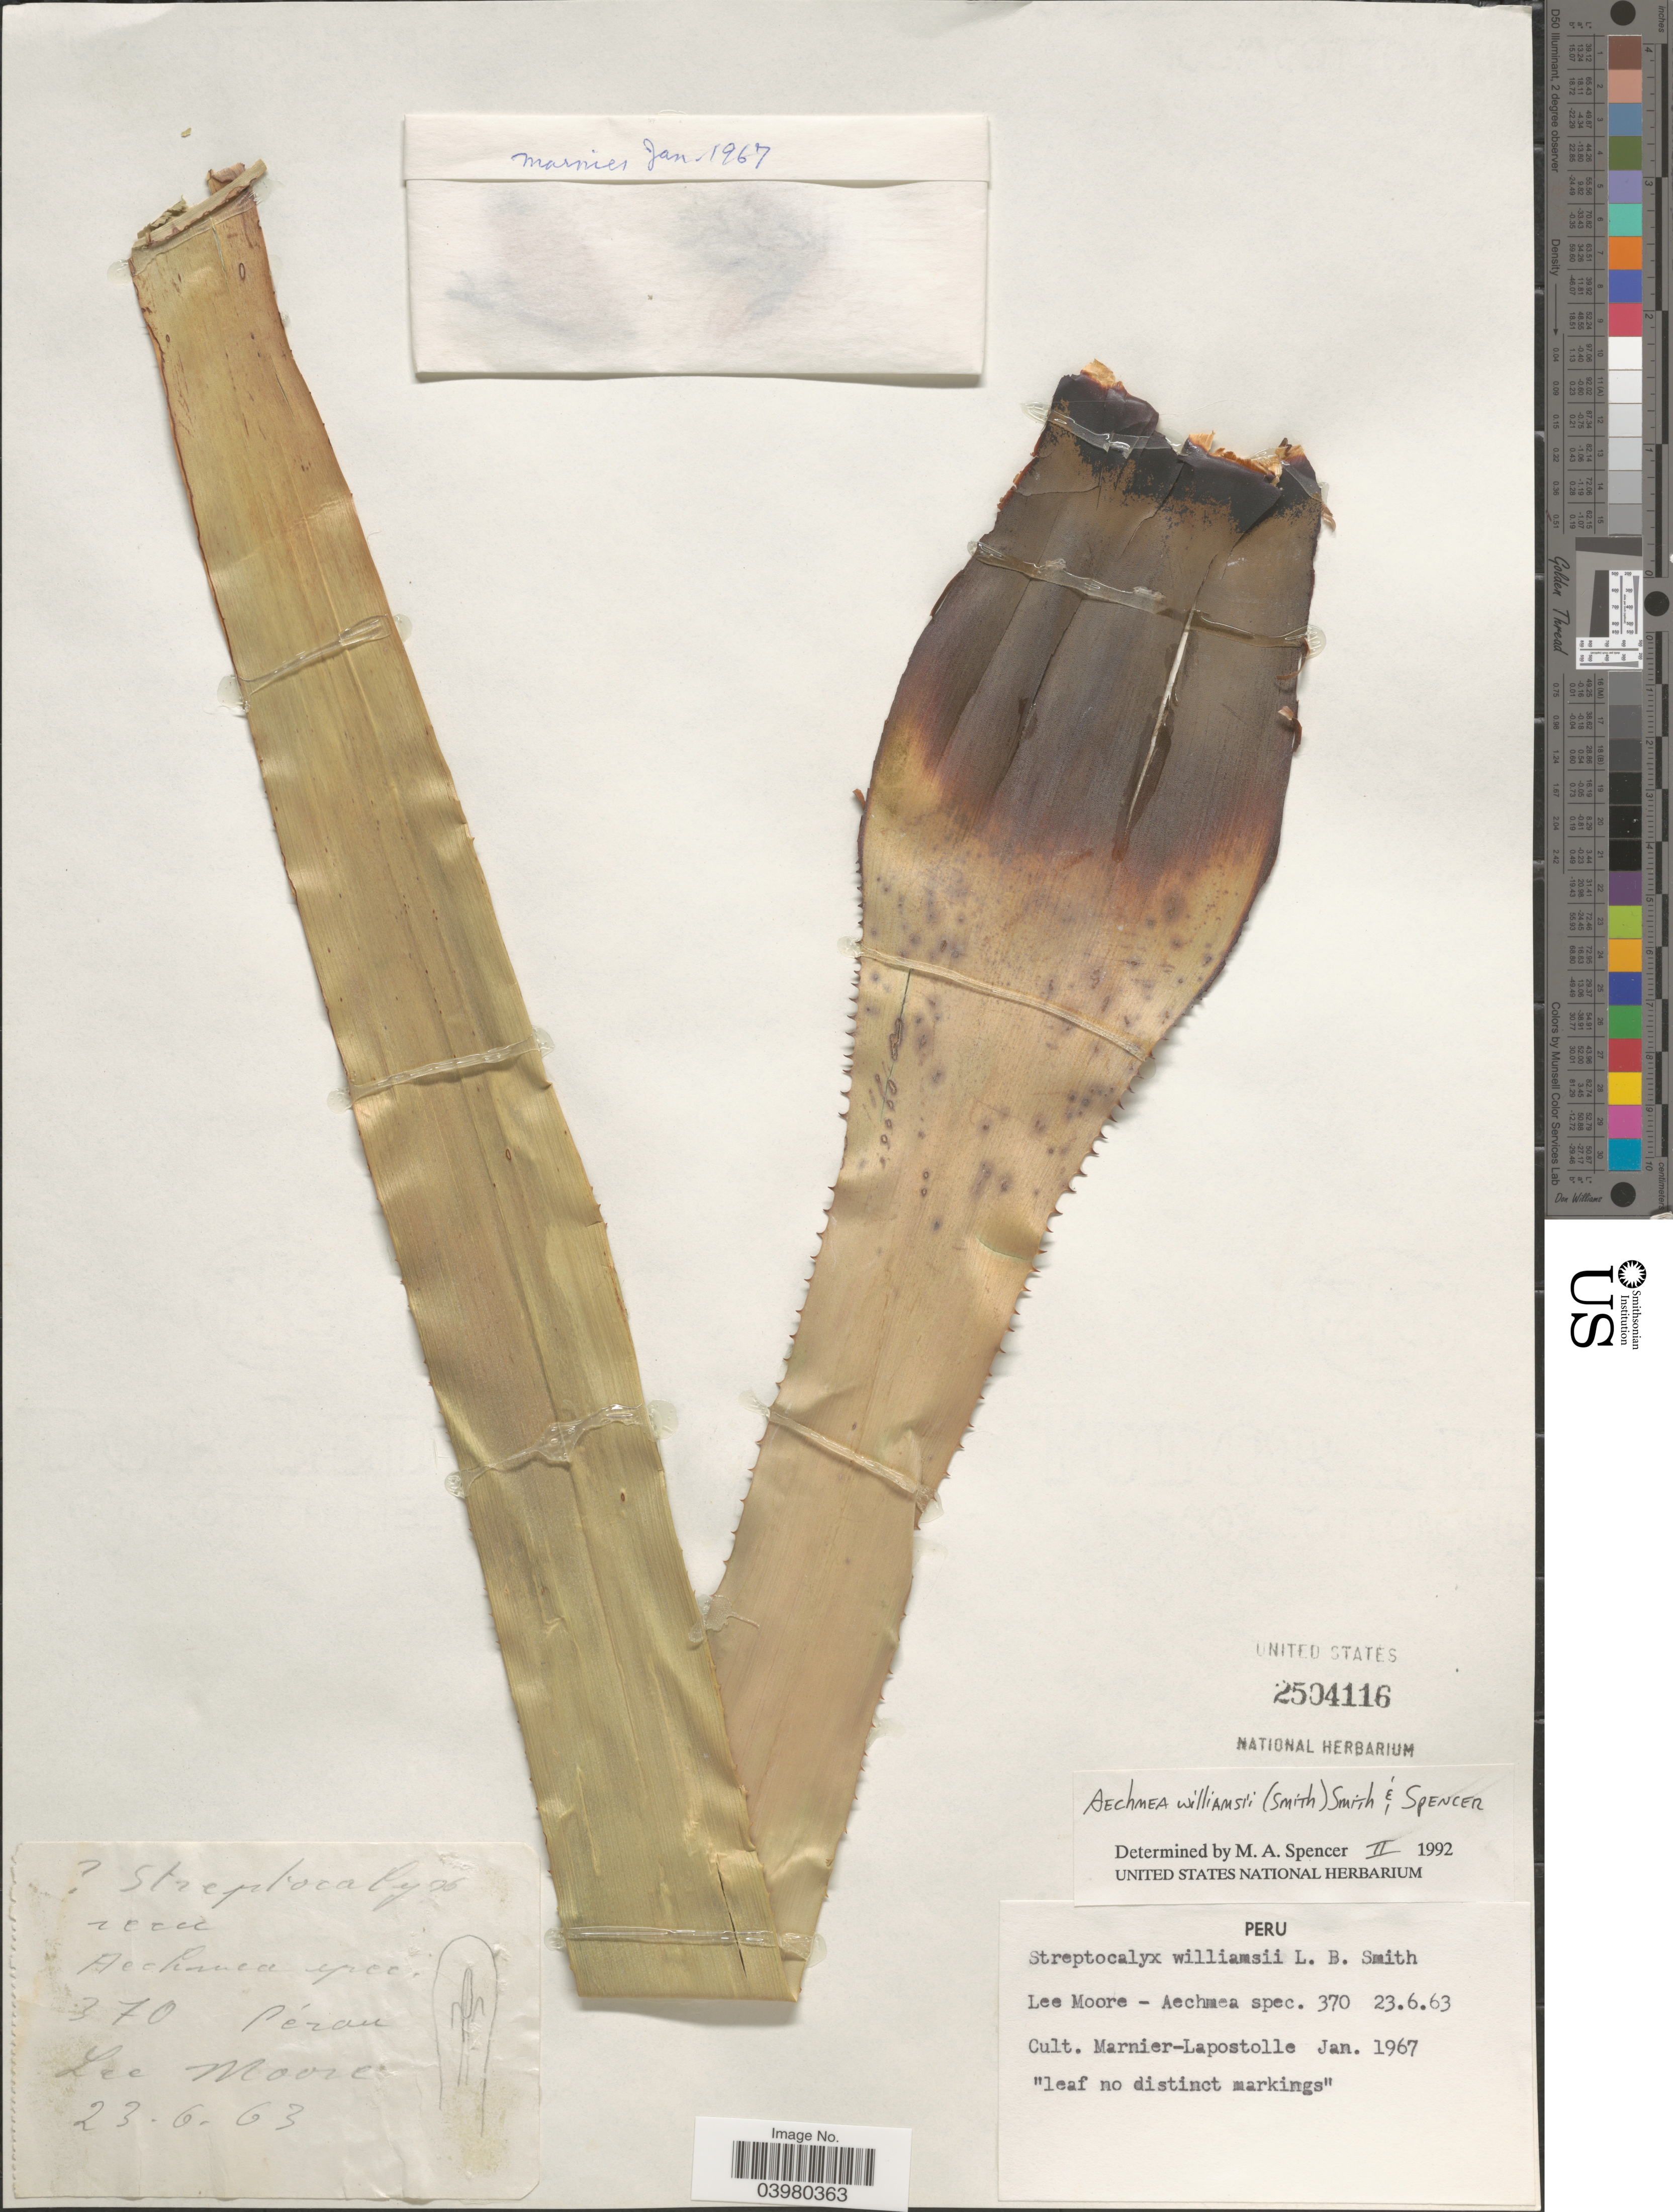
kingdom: Plantae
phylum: Tracheophyta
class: Liliopsida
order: Poales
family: Bromeliaceae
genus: Aechmea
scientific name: Aechmea williamsii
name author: (L.B. Sm.) L.B. Sm. & M.A. Spencer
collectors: -- Marnier-Lapostolle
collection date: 1967-01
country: Peru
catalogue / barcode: US 2504116